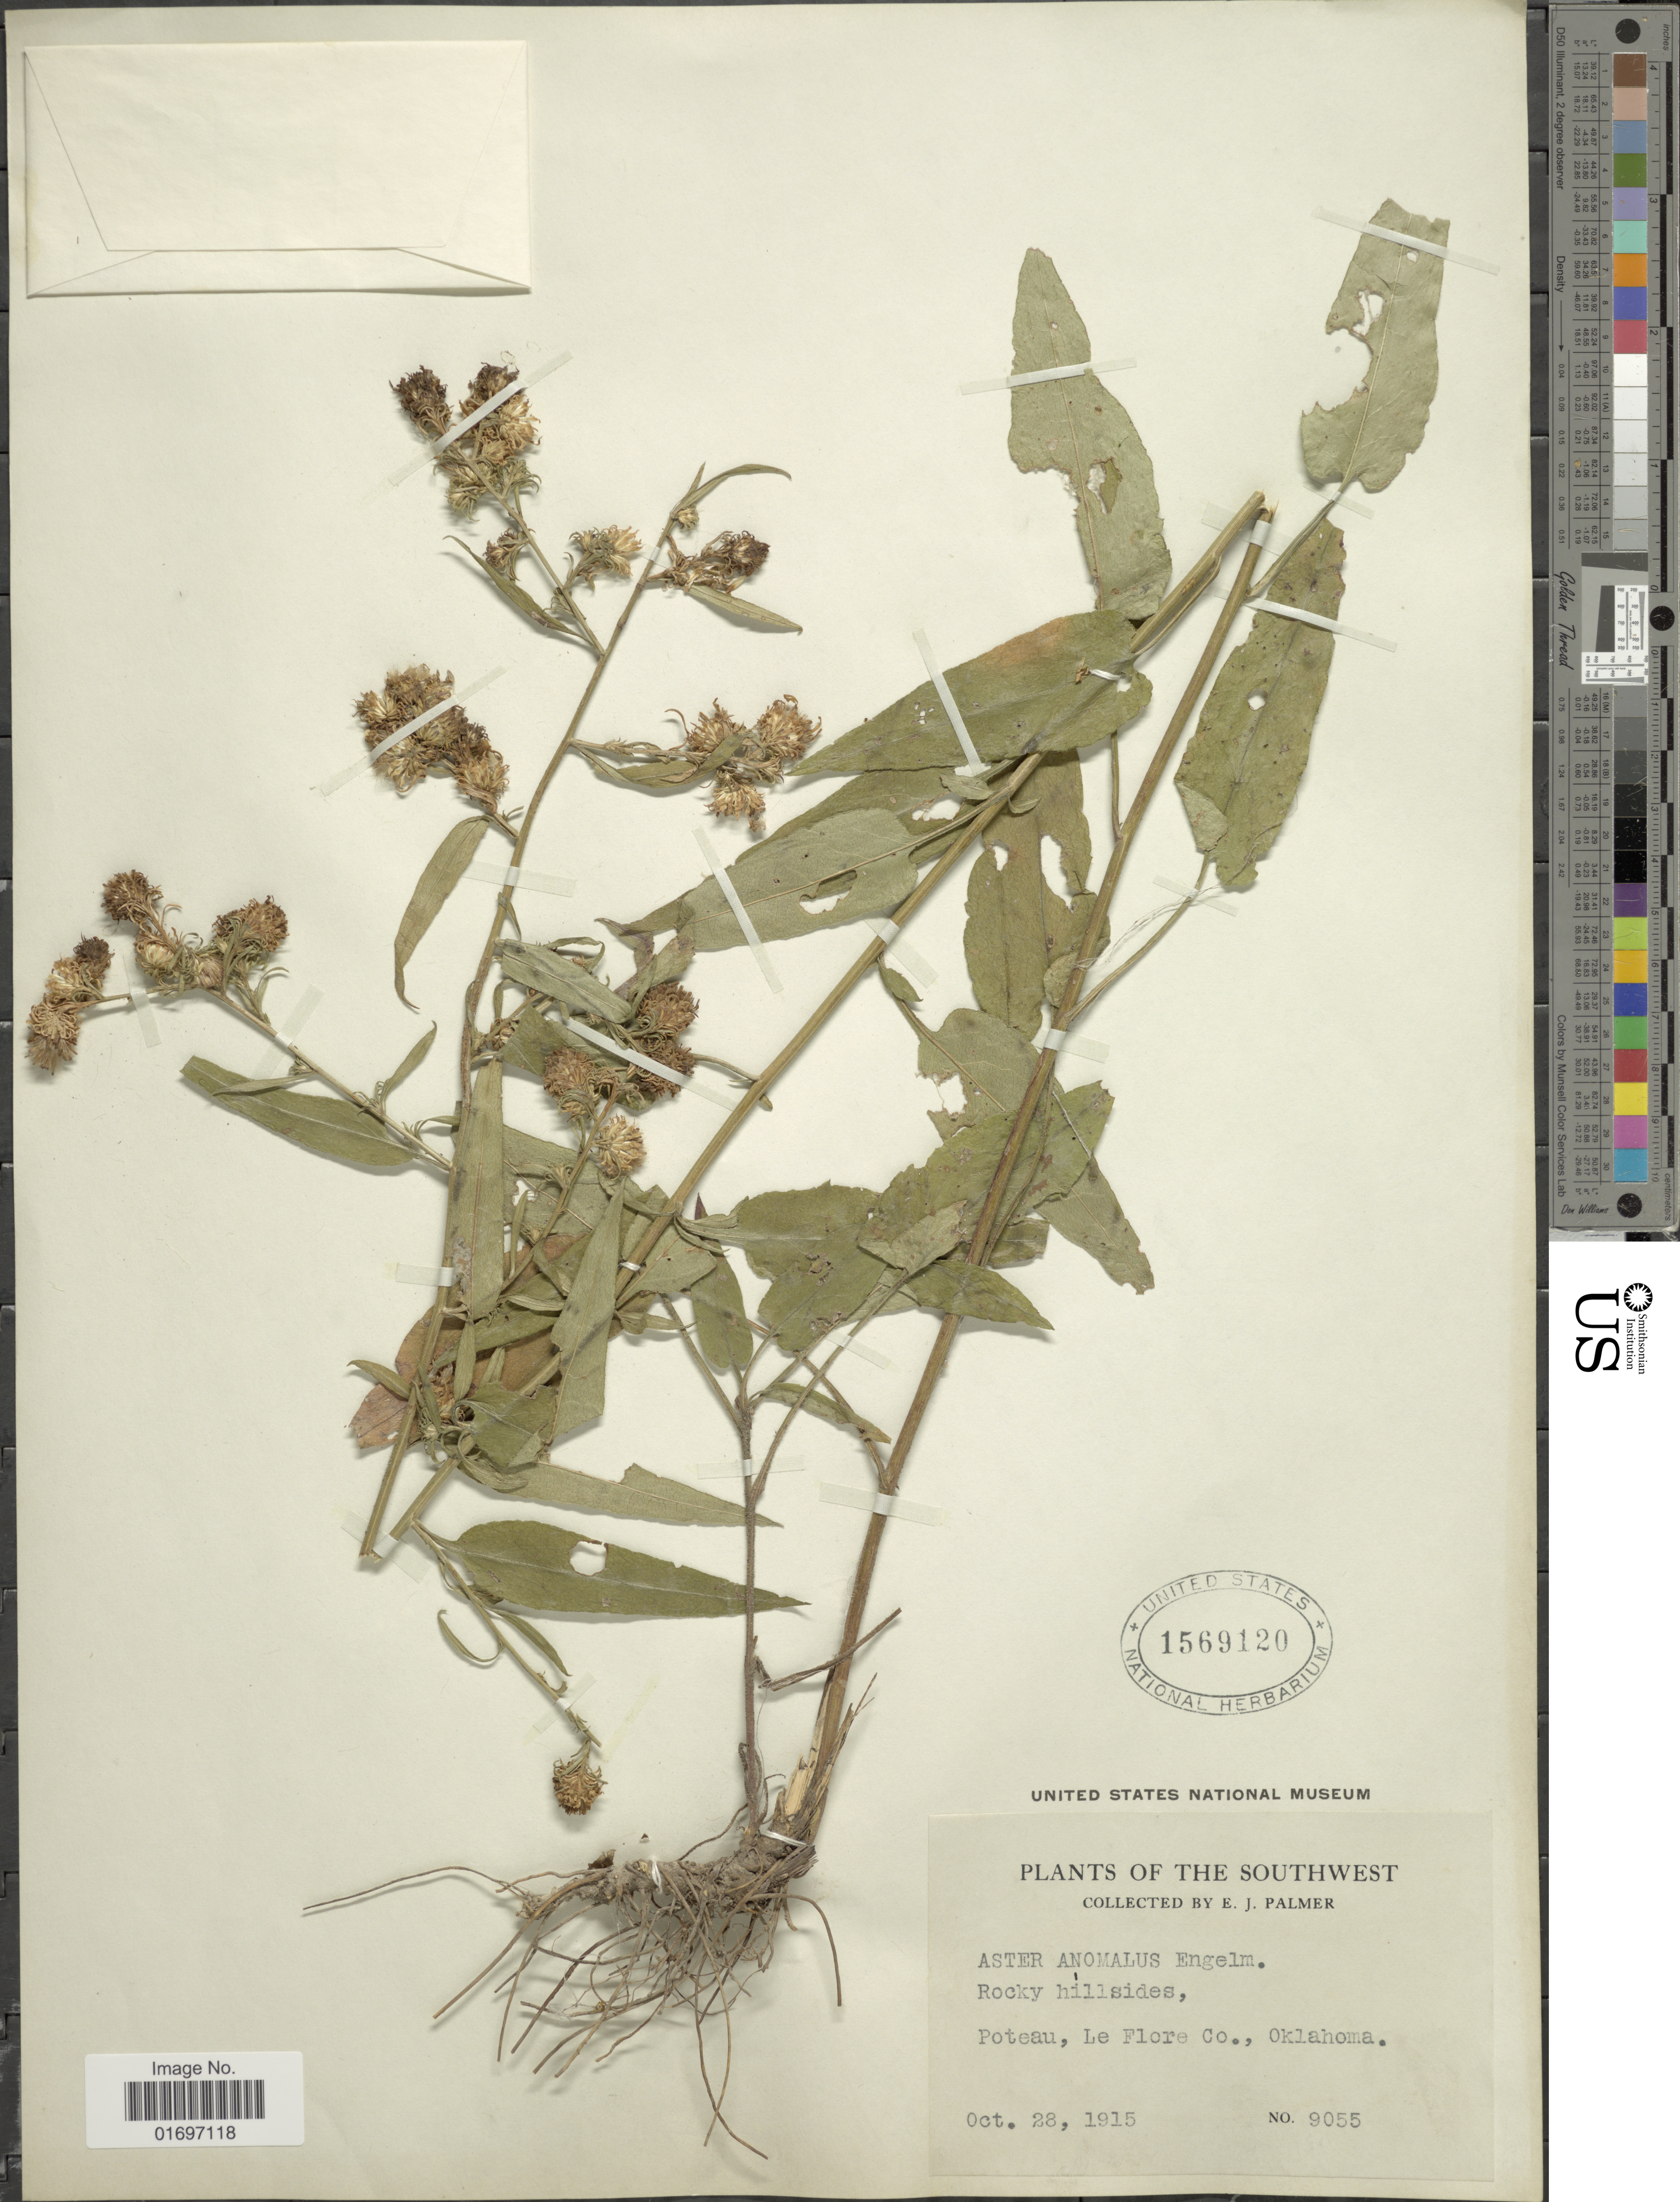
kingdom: Plantae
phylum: Tracheophyta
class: Magnoliopsida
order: Asterales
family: Asteraceae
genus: Symphyotrichum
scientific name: Symphyotrichum anomalum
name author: (Engelm.) G.L. Nesom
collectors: E. J. Palmer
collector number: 9055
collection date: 1915-10-28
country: United States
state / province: Oklahoma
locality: Southwest. Rocky hillsides, Poteau, Le Flore Co., Oklahoma.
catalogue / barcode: US 1569120